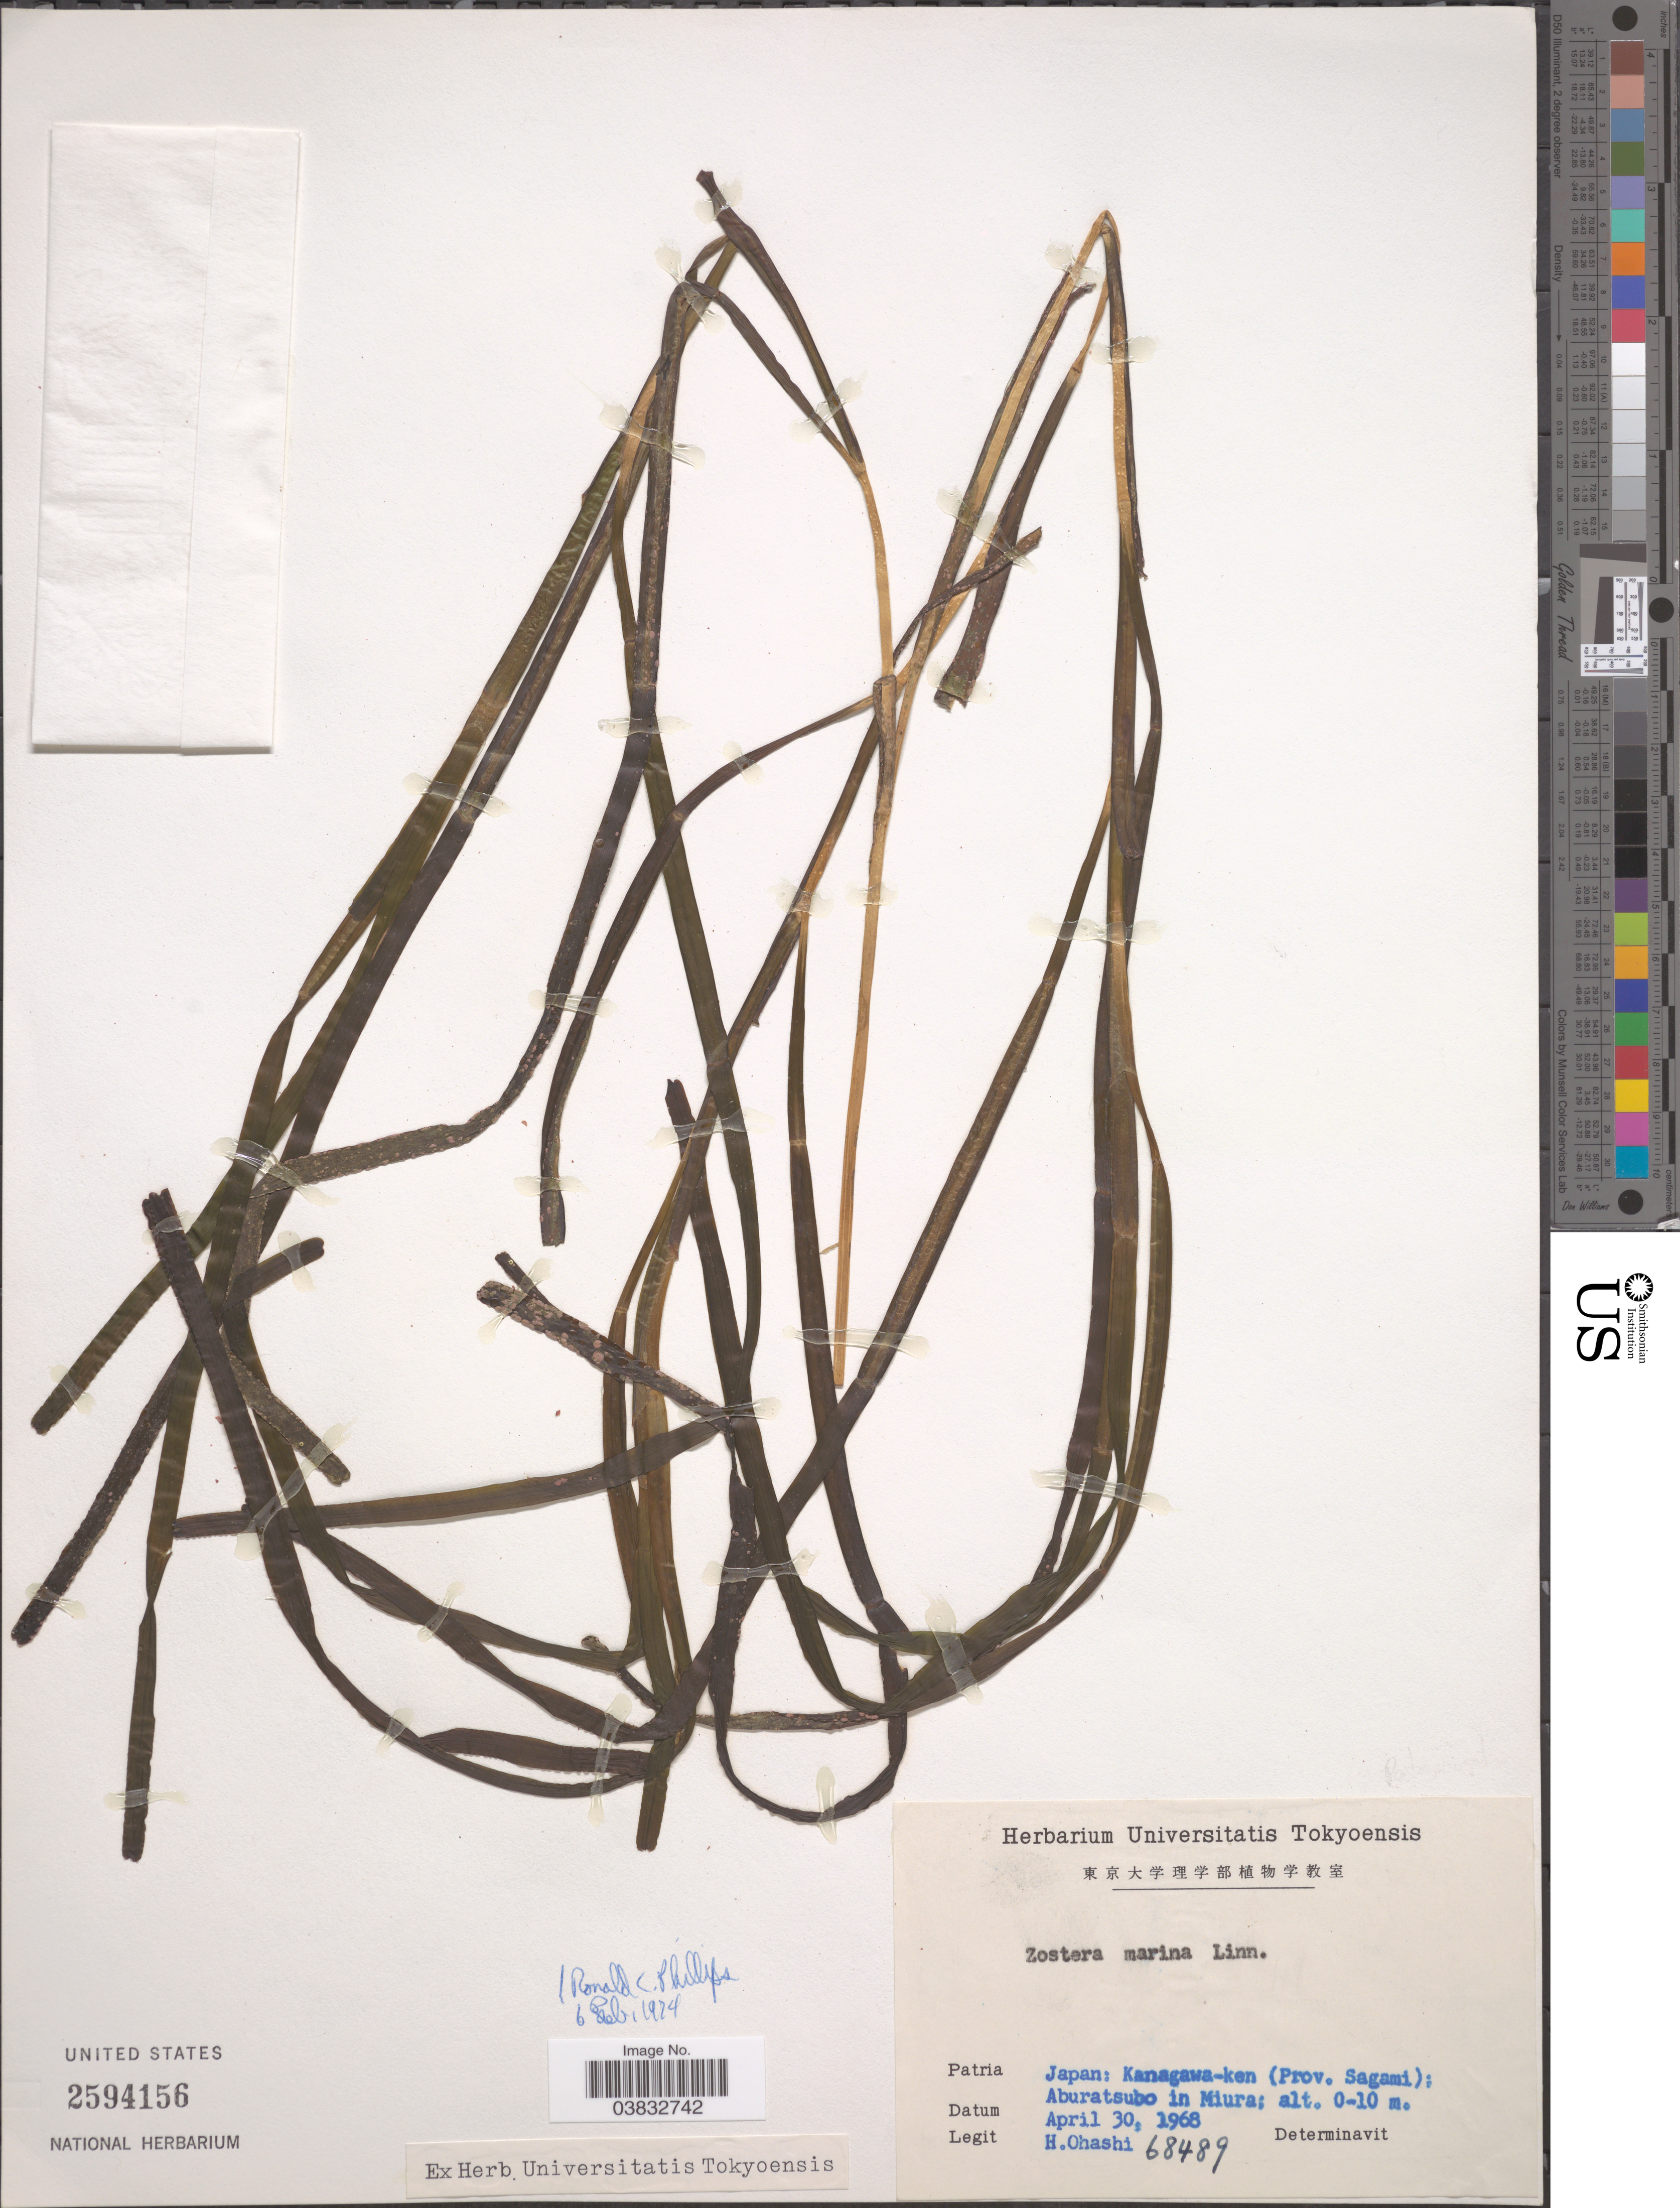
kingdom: Plantae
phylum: Tracheophyta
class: Liliopsida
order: Alismatales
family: Zosteraceae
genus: Zostera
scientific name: Zostera marina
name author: L.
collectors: H. Ohashi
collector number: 68489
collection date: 1968-04-30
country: Japan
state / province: Kanagawa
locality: Kanagawa-ken (Prov. Sagami); Aburatsubo in Miura.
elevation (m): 0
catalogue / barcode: US 2594156